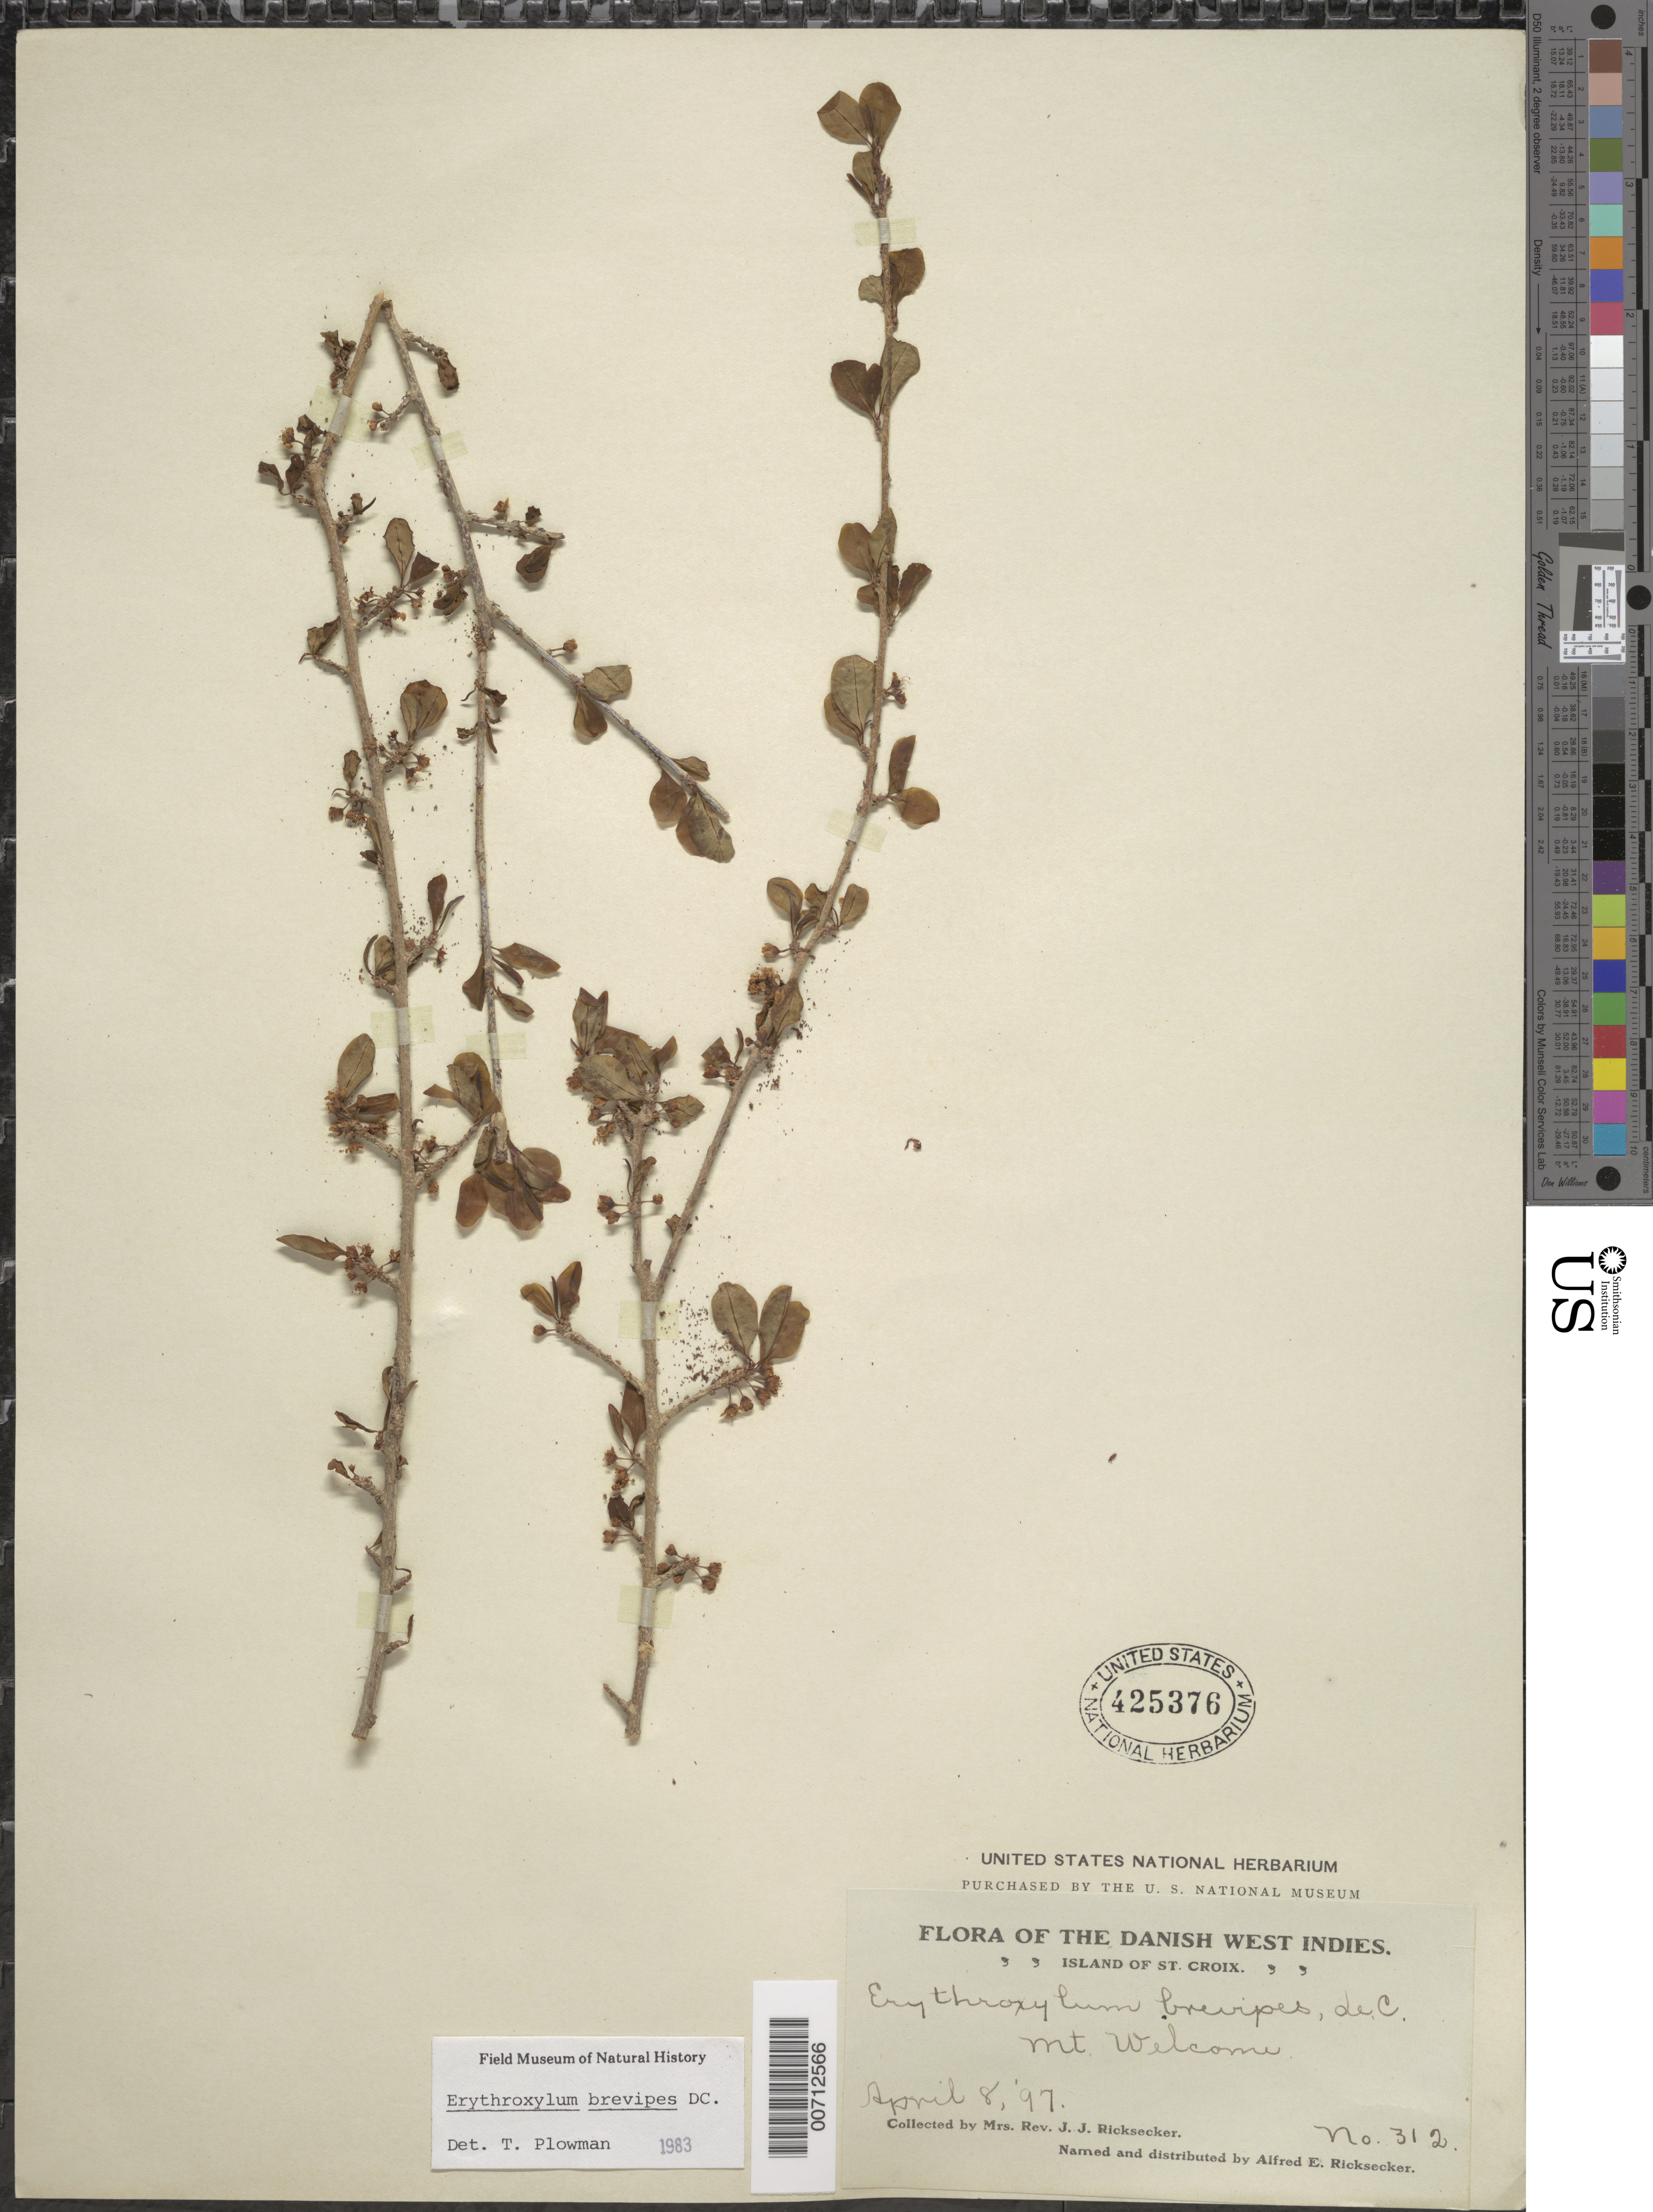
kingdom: Plantae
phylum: Tracheophyta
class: Magnoliopsida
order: Malpighiales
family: Erythroxylaceae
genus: Erythroxylum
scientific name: Erythroxylum brevipes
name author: DC.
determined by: Plowman, Timothy C.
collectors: Mrs. J. J. Ricksecker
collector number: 312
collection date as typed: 08 Apr 1897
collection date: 1897-04-08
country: U.S. Virgin Islands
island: St. Croix Island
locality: Mt. Welcome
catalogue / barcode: US 425376